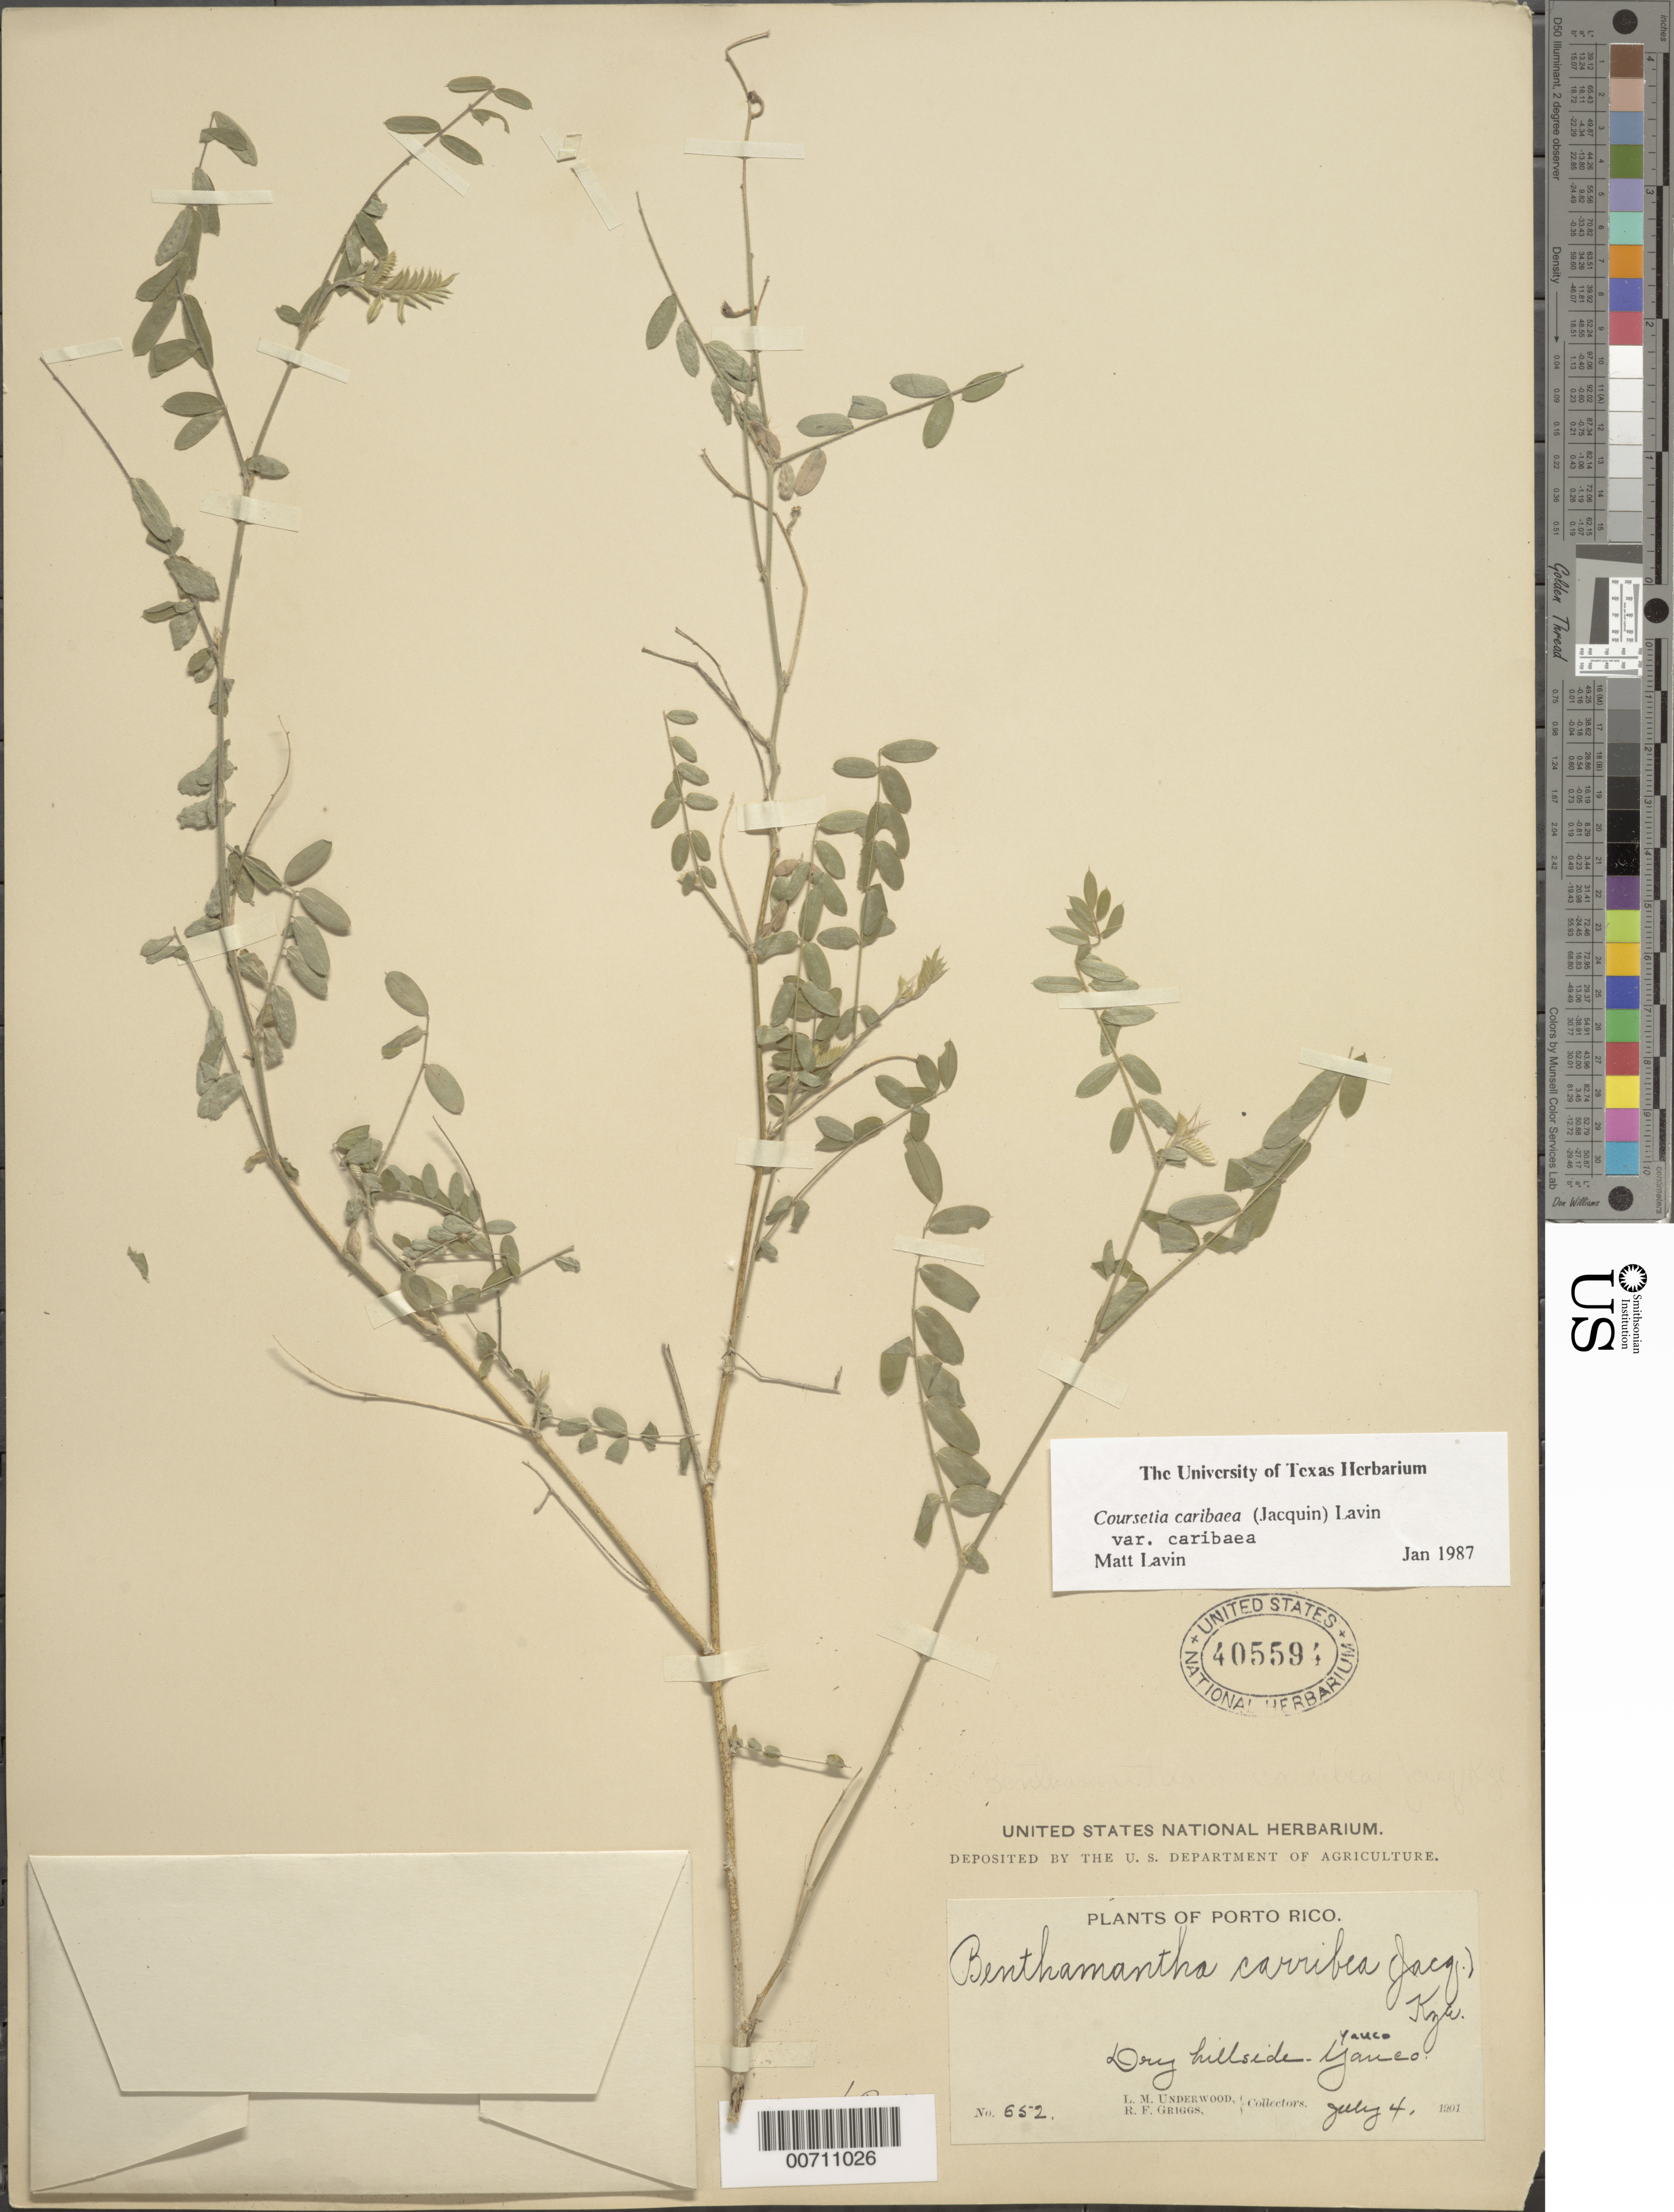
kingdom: Plantae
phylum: Tracheophyta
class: Magnoliopsida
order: Fabales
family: Fabaceae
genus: Coursetia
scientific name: Coursetia caribaea var. caribaea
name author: (Jacq.) Lavin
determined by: Lavin, M.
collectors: L. M. Underwood & R. F. Griggs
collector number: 652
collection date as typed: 04 Jul 1901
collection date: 1901-07-04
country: Puerto Rico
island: Greater Antilles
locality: Yauco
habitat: Dry hillside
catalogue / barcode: US 405594